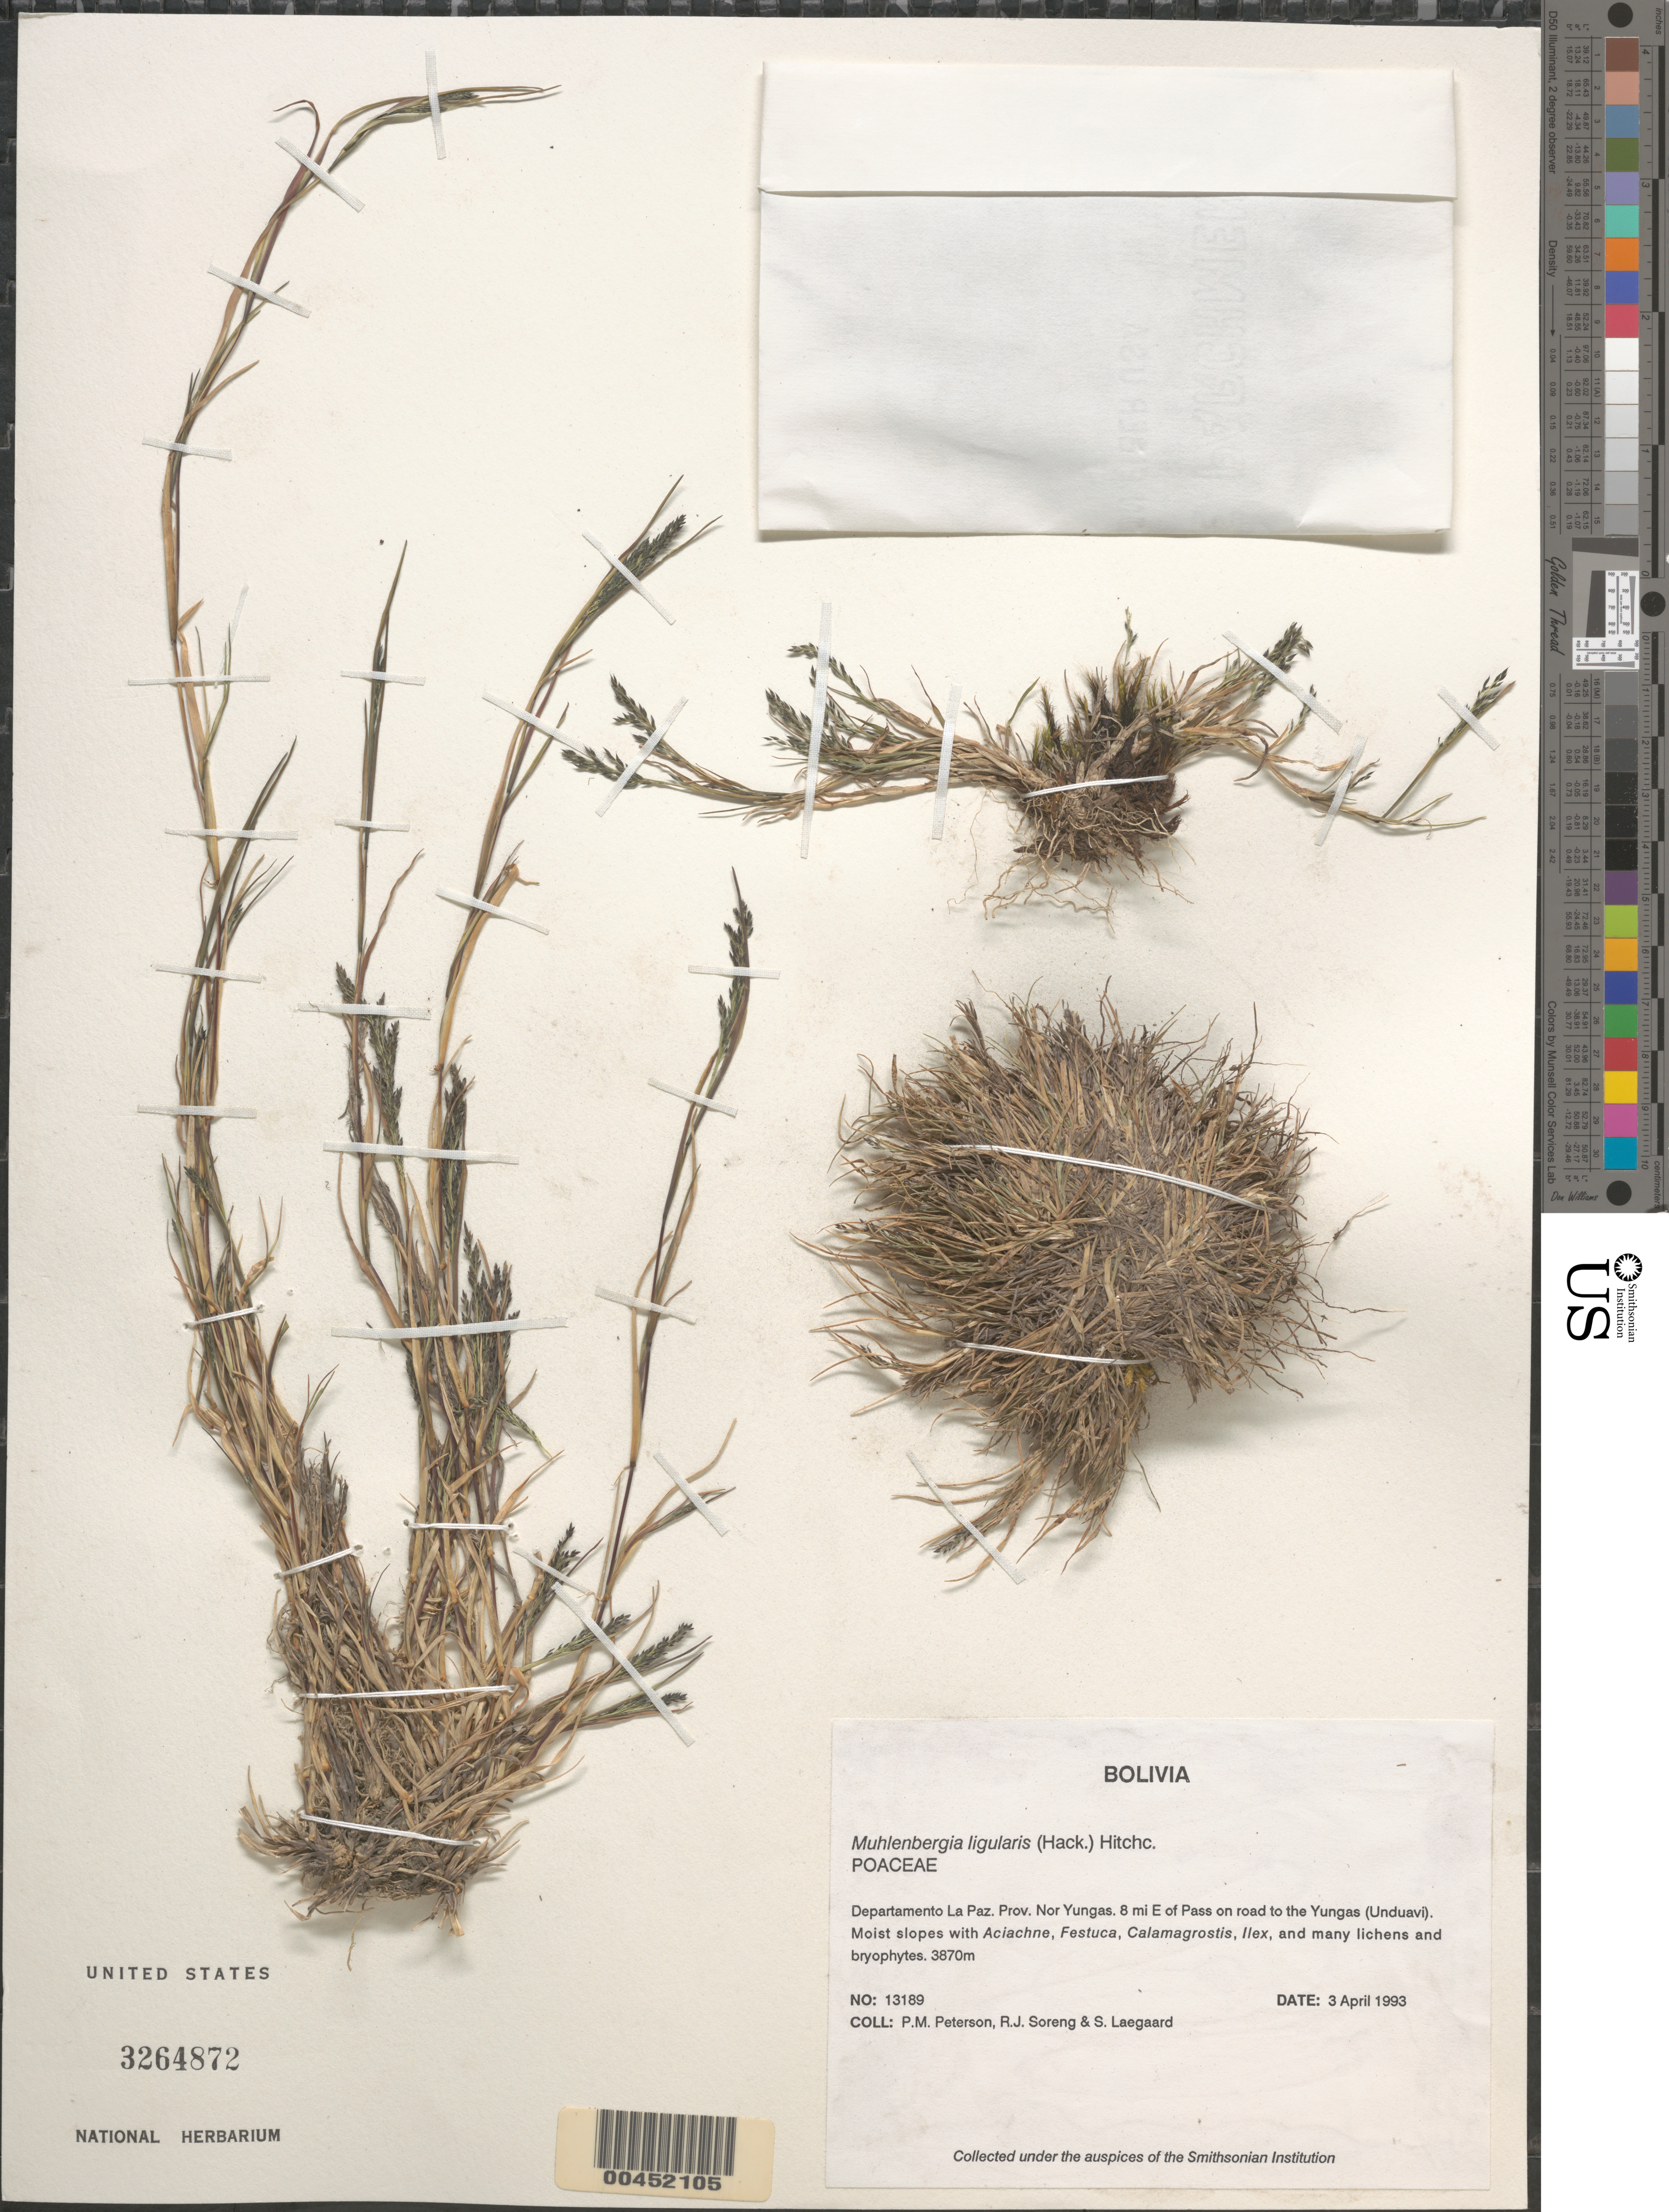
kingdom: Plantae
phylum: Tracheophyta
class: Liliopsida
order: Poales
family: Poaceae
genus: Muhlenbergia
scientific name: Muhlenbergia ligularis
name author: (Hack.) Hitchc.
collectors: P. M. Peterson, R. J. Soreng & S. Lægaard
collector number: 13189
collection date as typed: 03 Apr 1993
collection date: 1993-04-03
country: Bolivia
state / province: La Paz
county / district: Nor Yungas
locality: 8 mi E of Pass on road to the Yungas (Unduavi).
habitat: Moist slopes with Aciachne, Festuca, Calamagrostis, Ilex, and many lichens and bryophytes.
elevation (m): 3870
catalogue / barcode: US 3264872